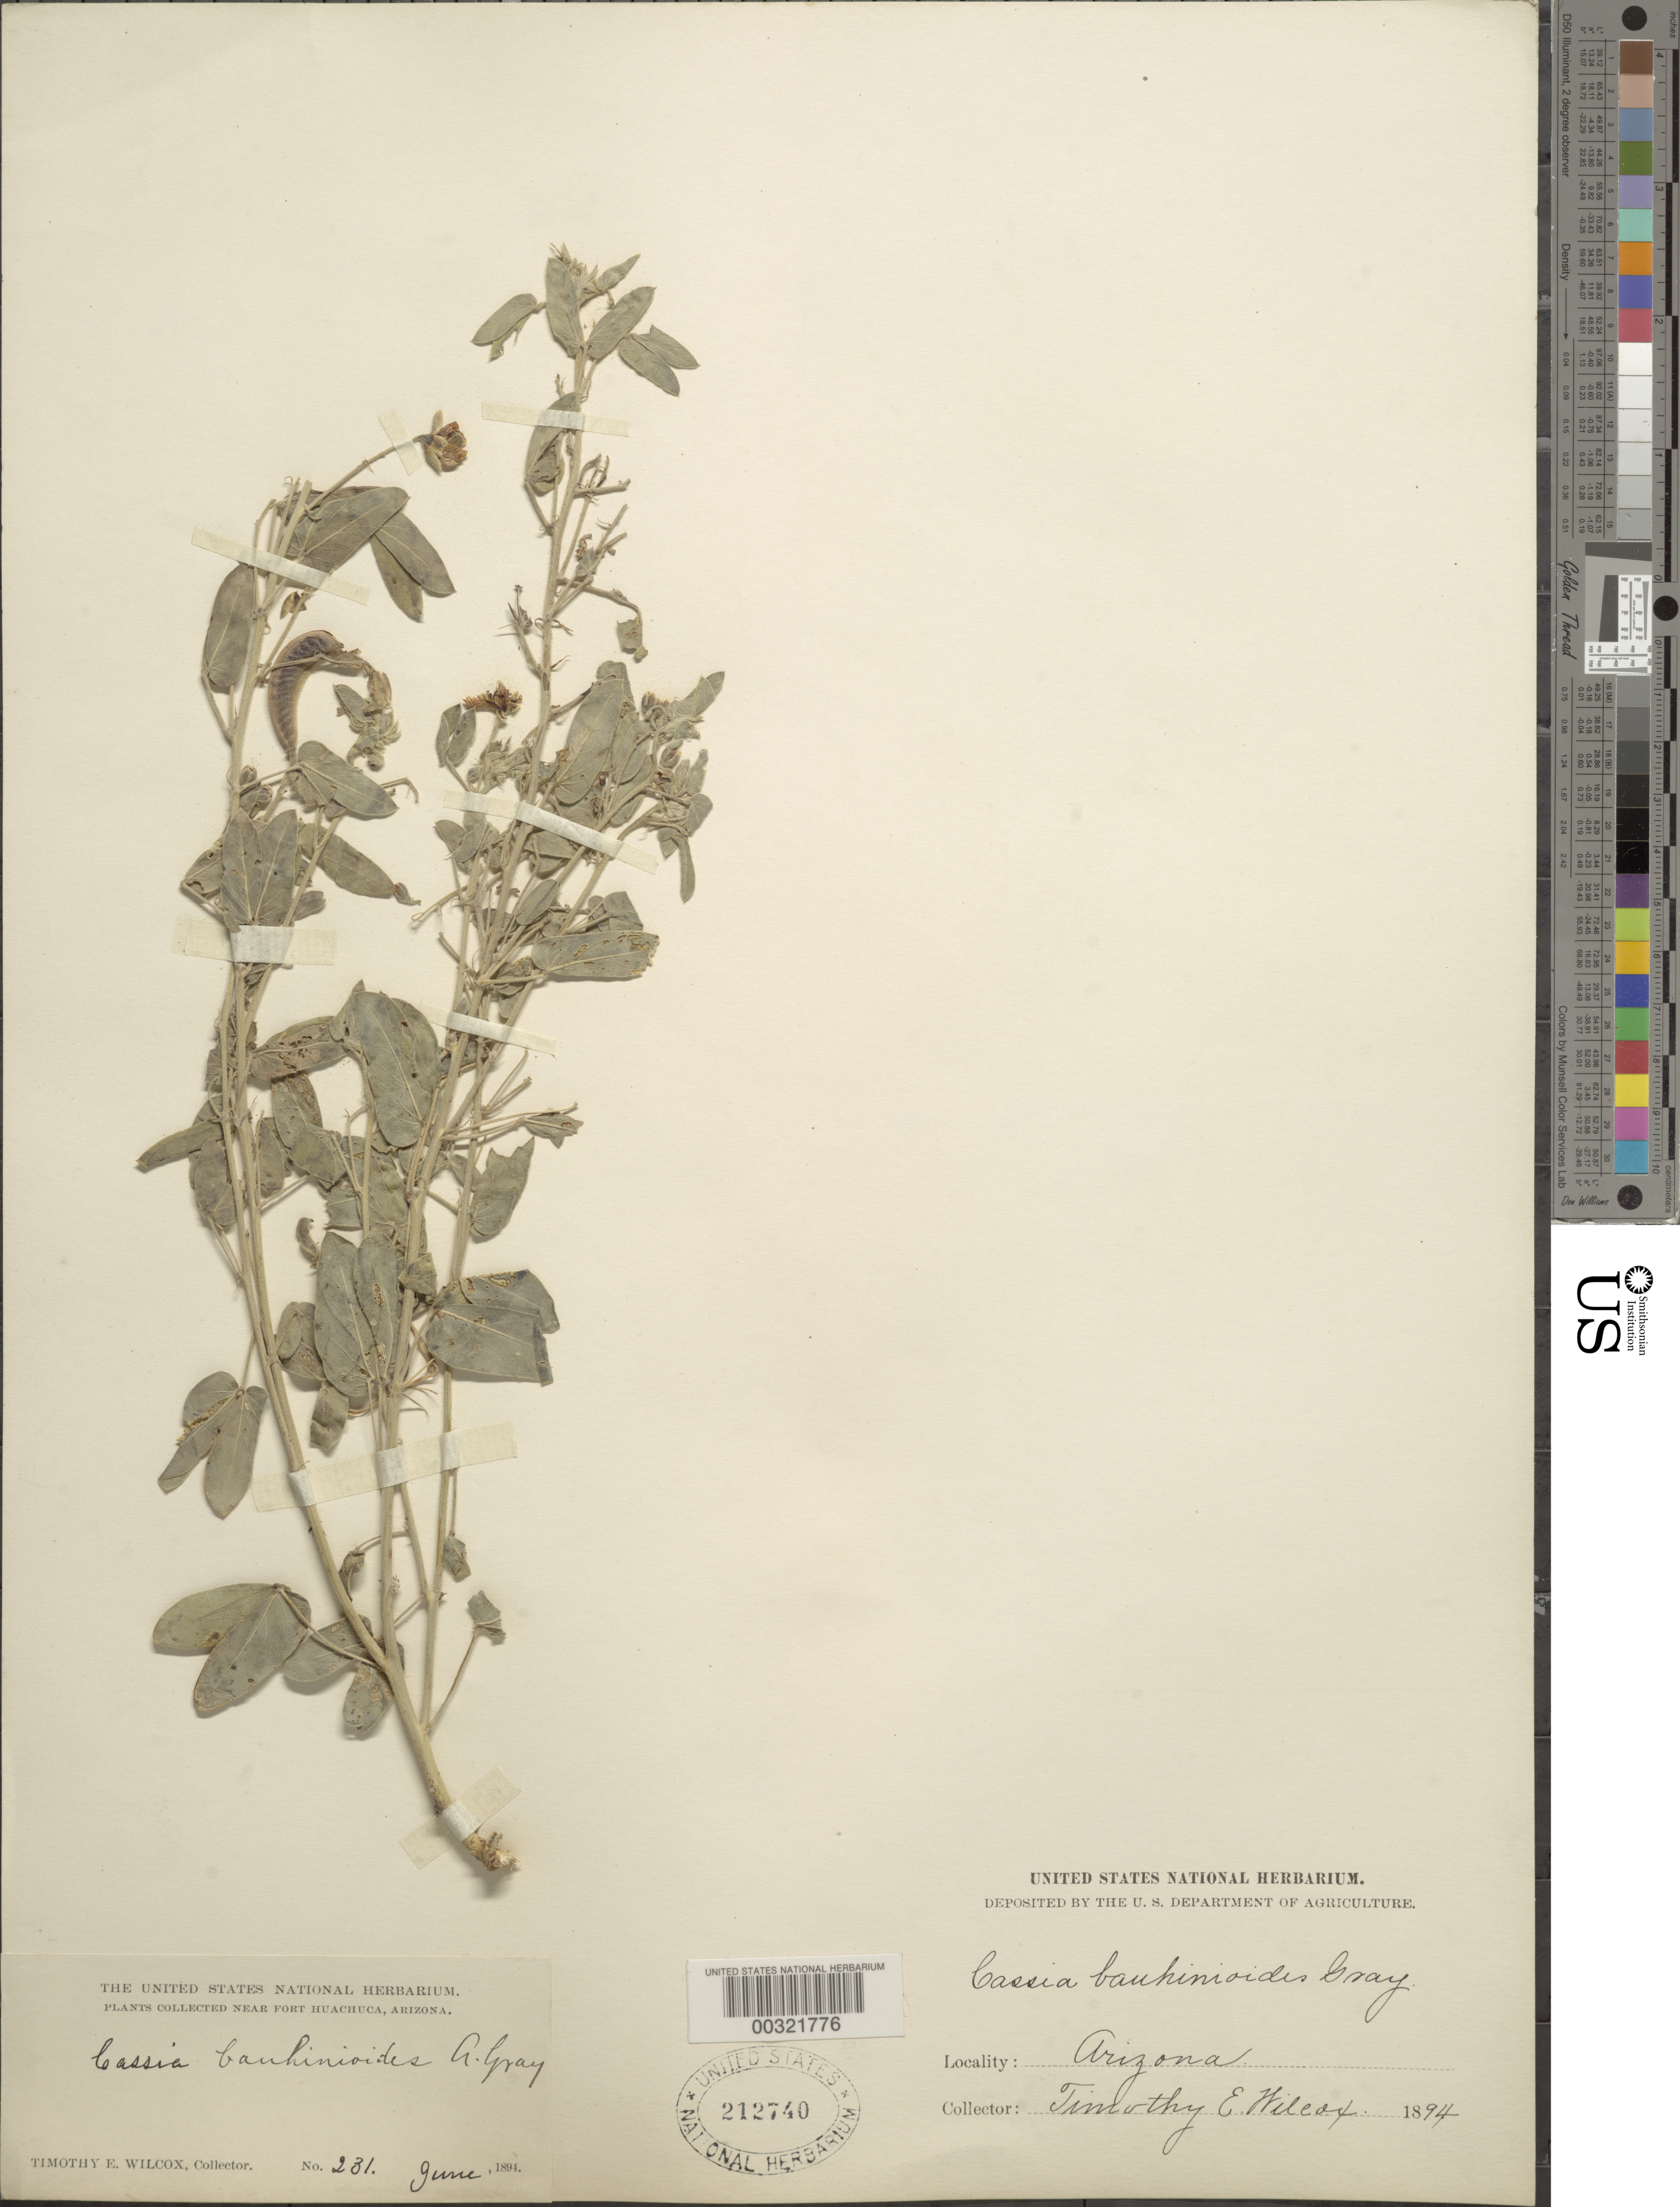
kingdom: Plantae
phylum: Tracheophyta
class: Magnoliopsida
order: Fabales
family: Fabaceae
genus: Senna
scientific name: Senna bauhinioides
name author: (A. Gray) H.S. Irwin & Barneby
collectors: T. E. Wilcox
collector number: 231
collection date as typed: Jun 1894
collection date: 1894-06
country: United States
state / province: Arizona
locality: Near fort huachuca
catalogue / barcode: US 212740